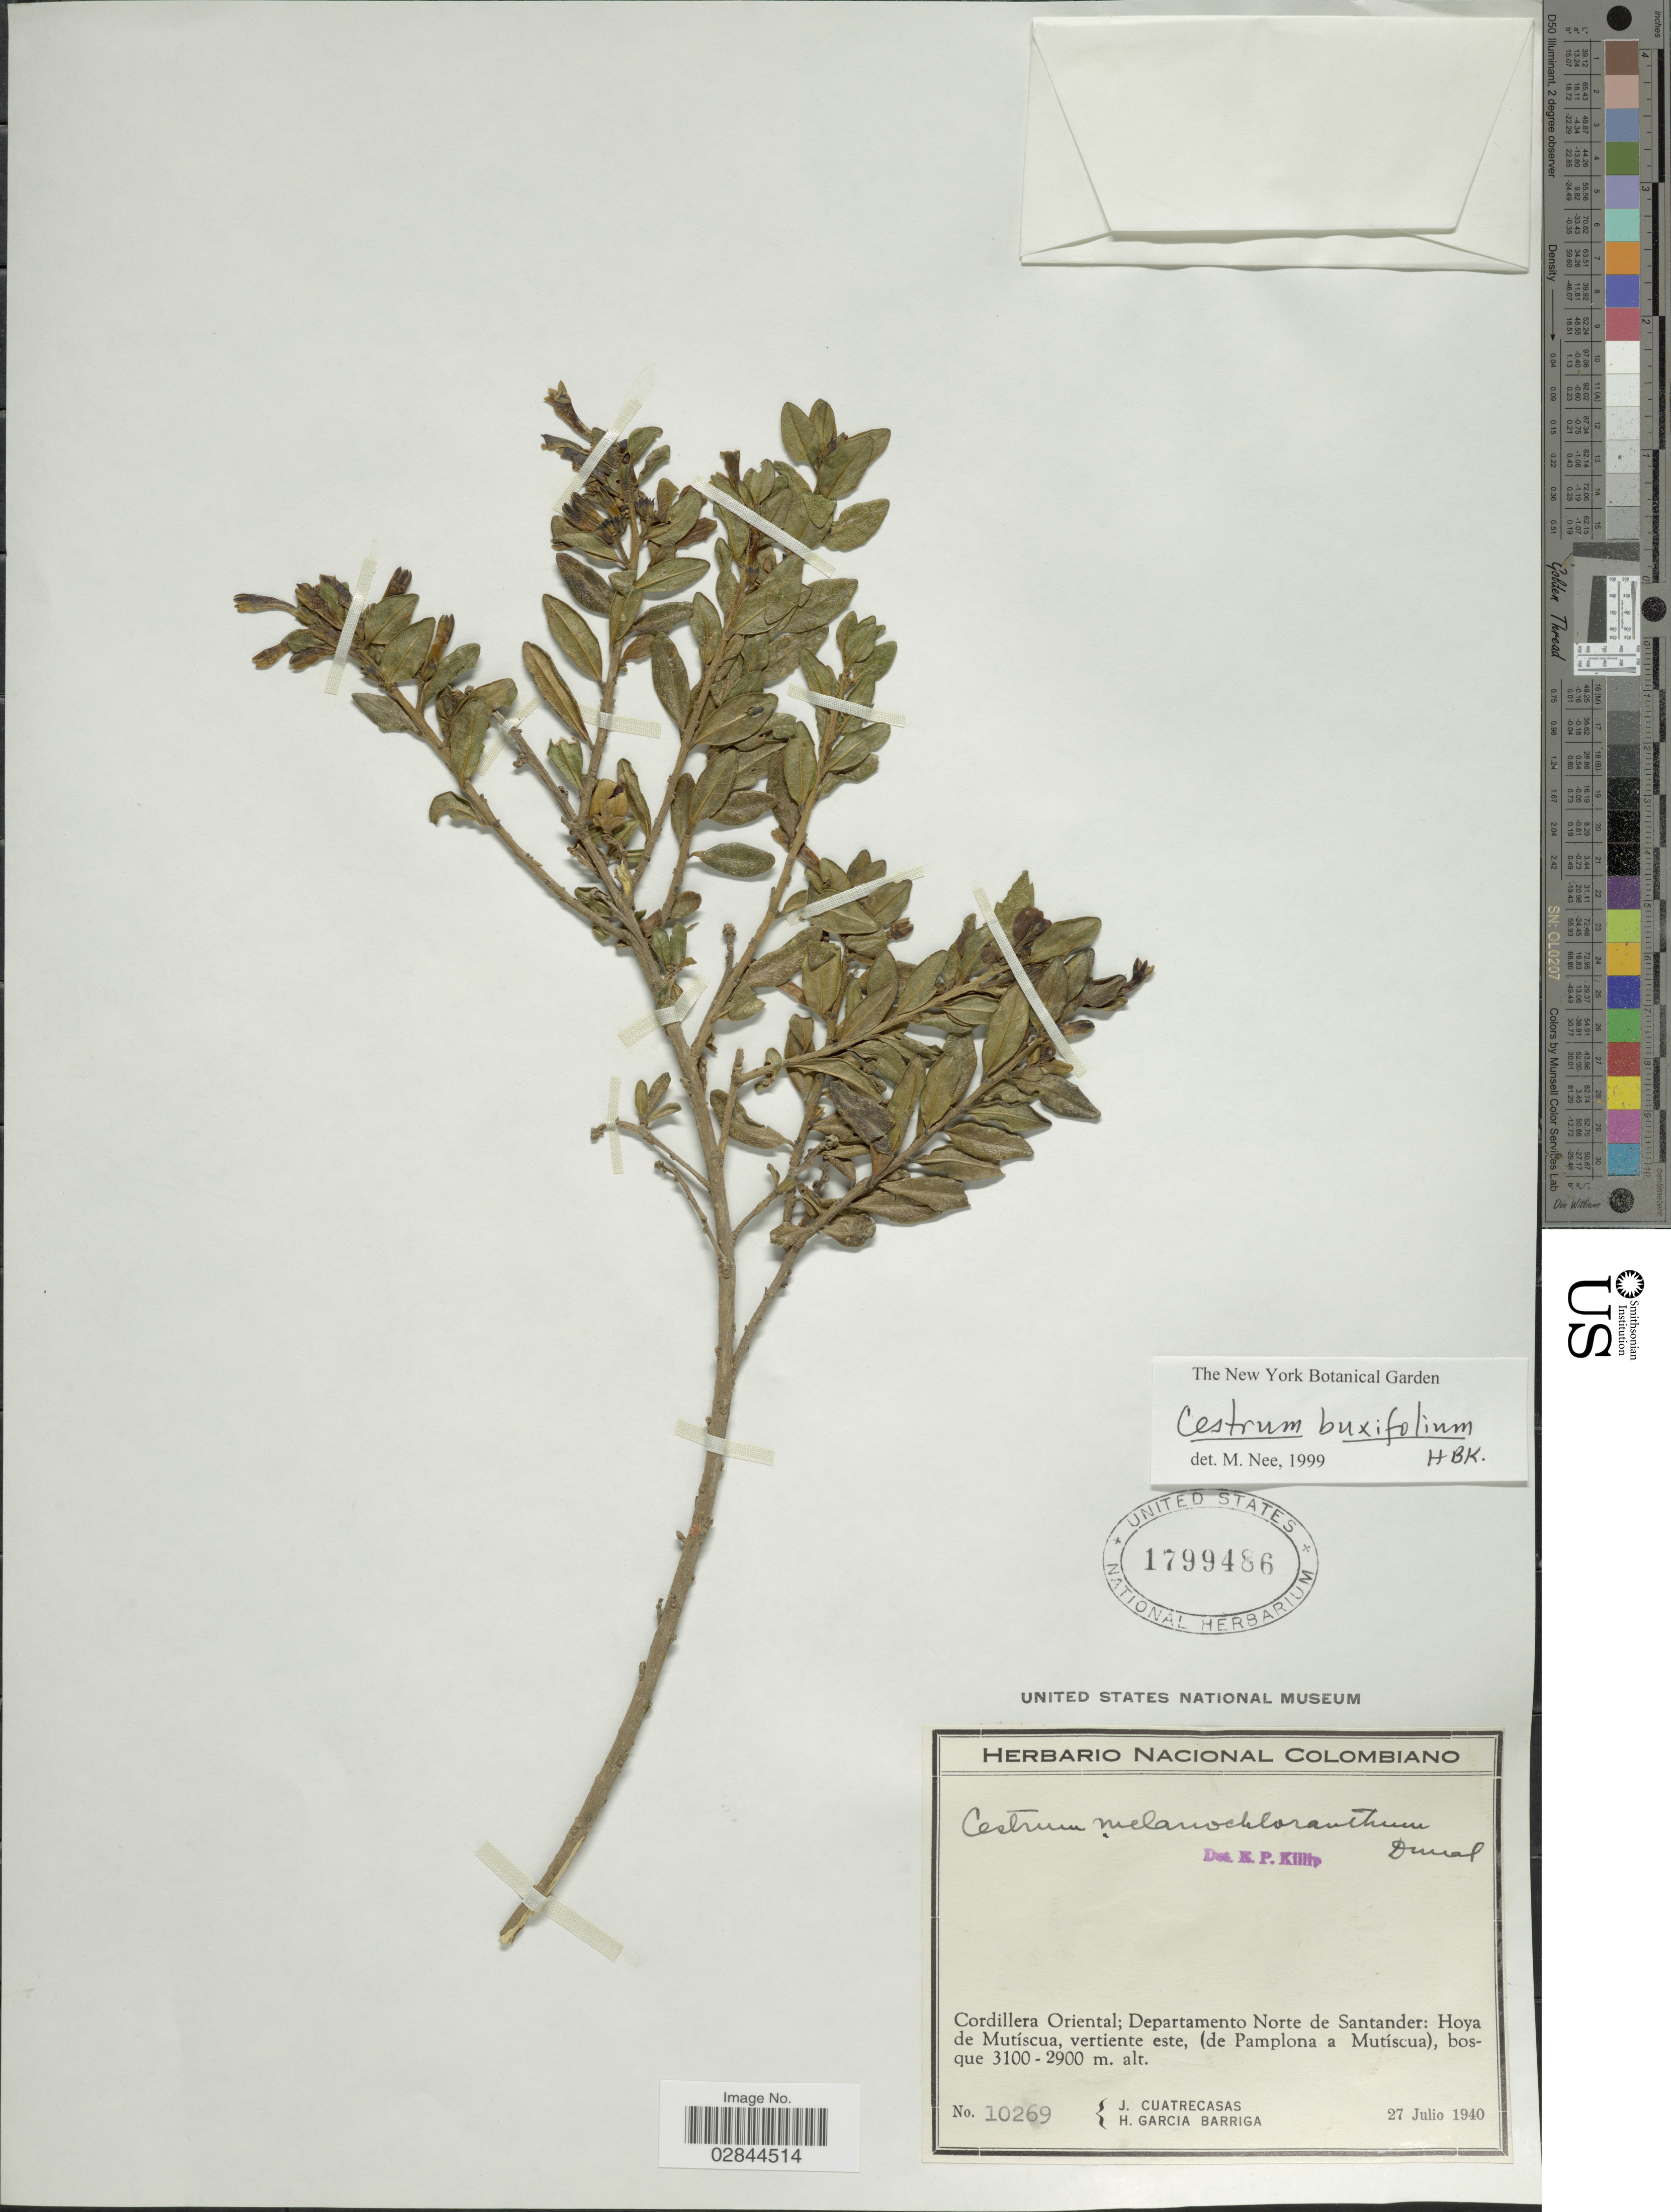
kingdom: Plantae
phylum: Tracheophyta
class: Magnoliopsida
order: Solanales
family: Solanaceae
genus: Cestrum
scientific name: Cestrum buxifolium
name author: Kunth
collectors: J. Cuatrecasas & H. García Barriga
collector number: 10269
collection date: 1940-07-27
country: Colombia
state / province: Norte de Santander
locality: Cordillera Oriental, Departamento Norte de Santander; Hoya de Mutíscua, vertiente este, (De Pamplona a Mutíscua).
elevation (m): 2900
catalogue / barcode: US 1799486